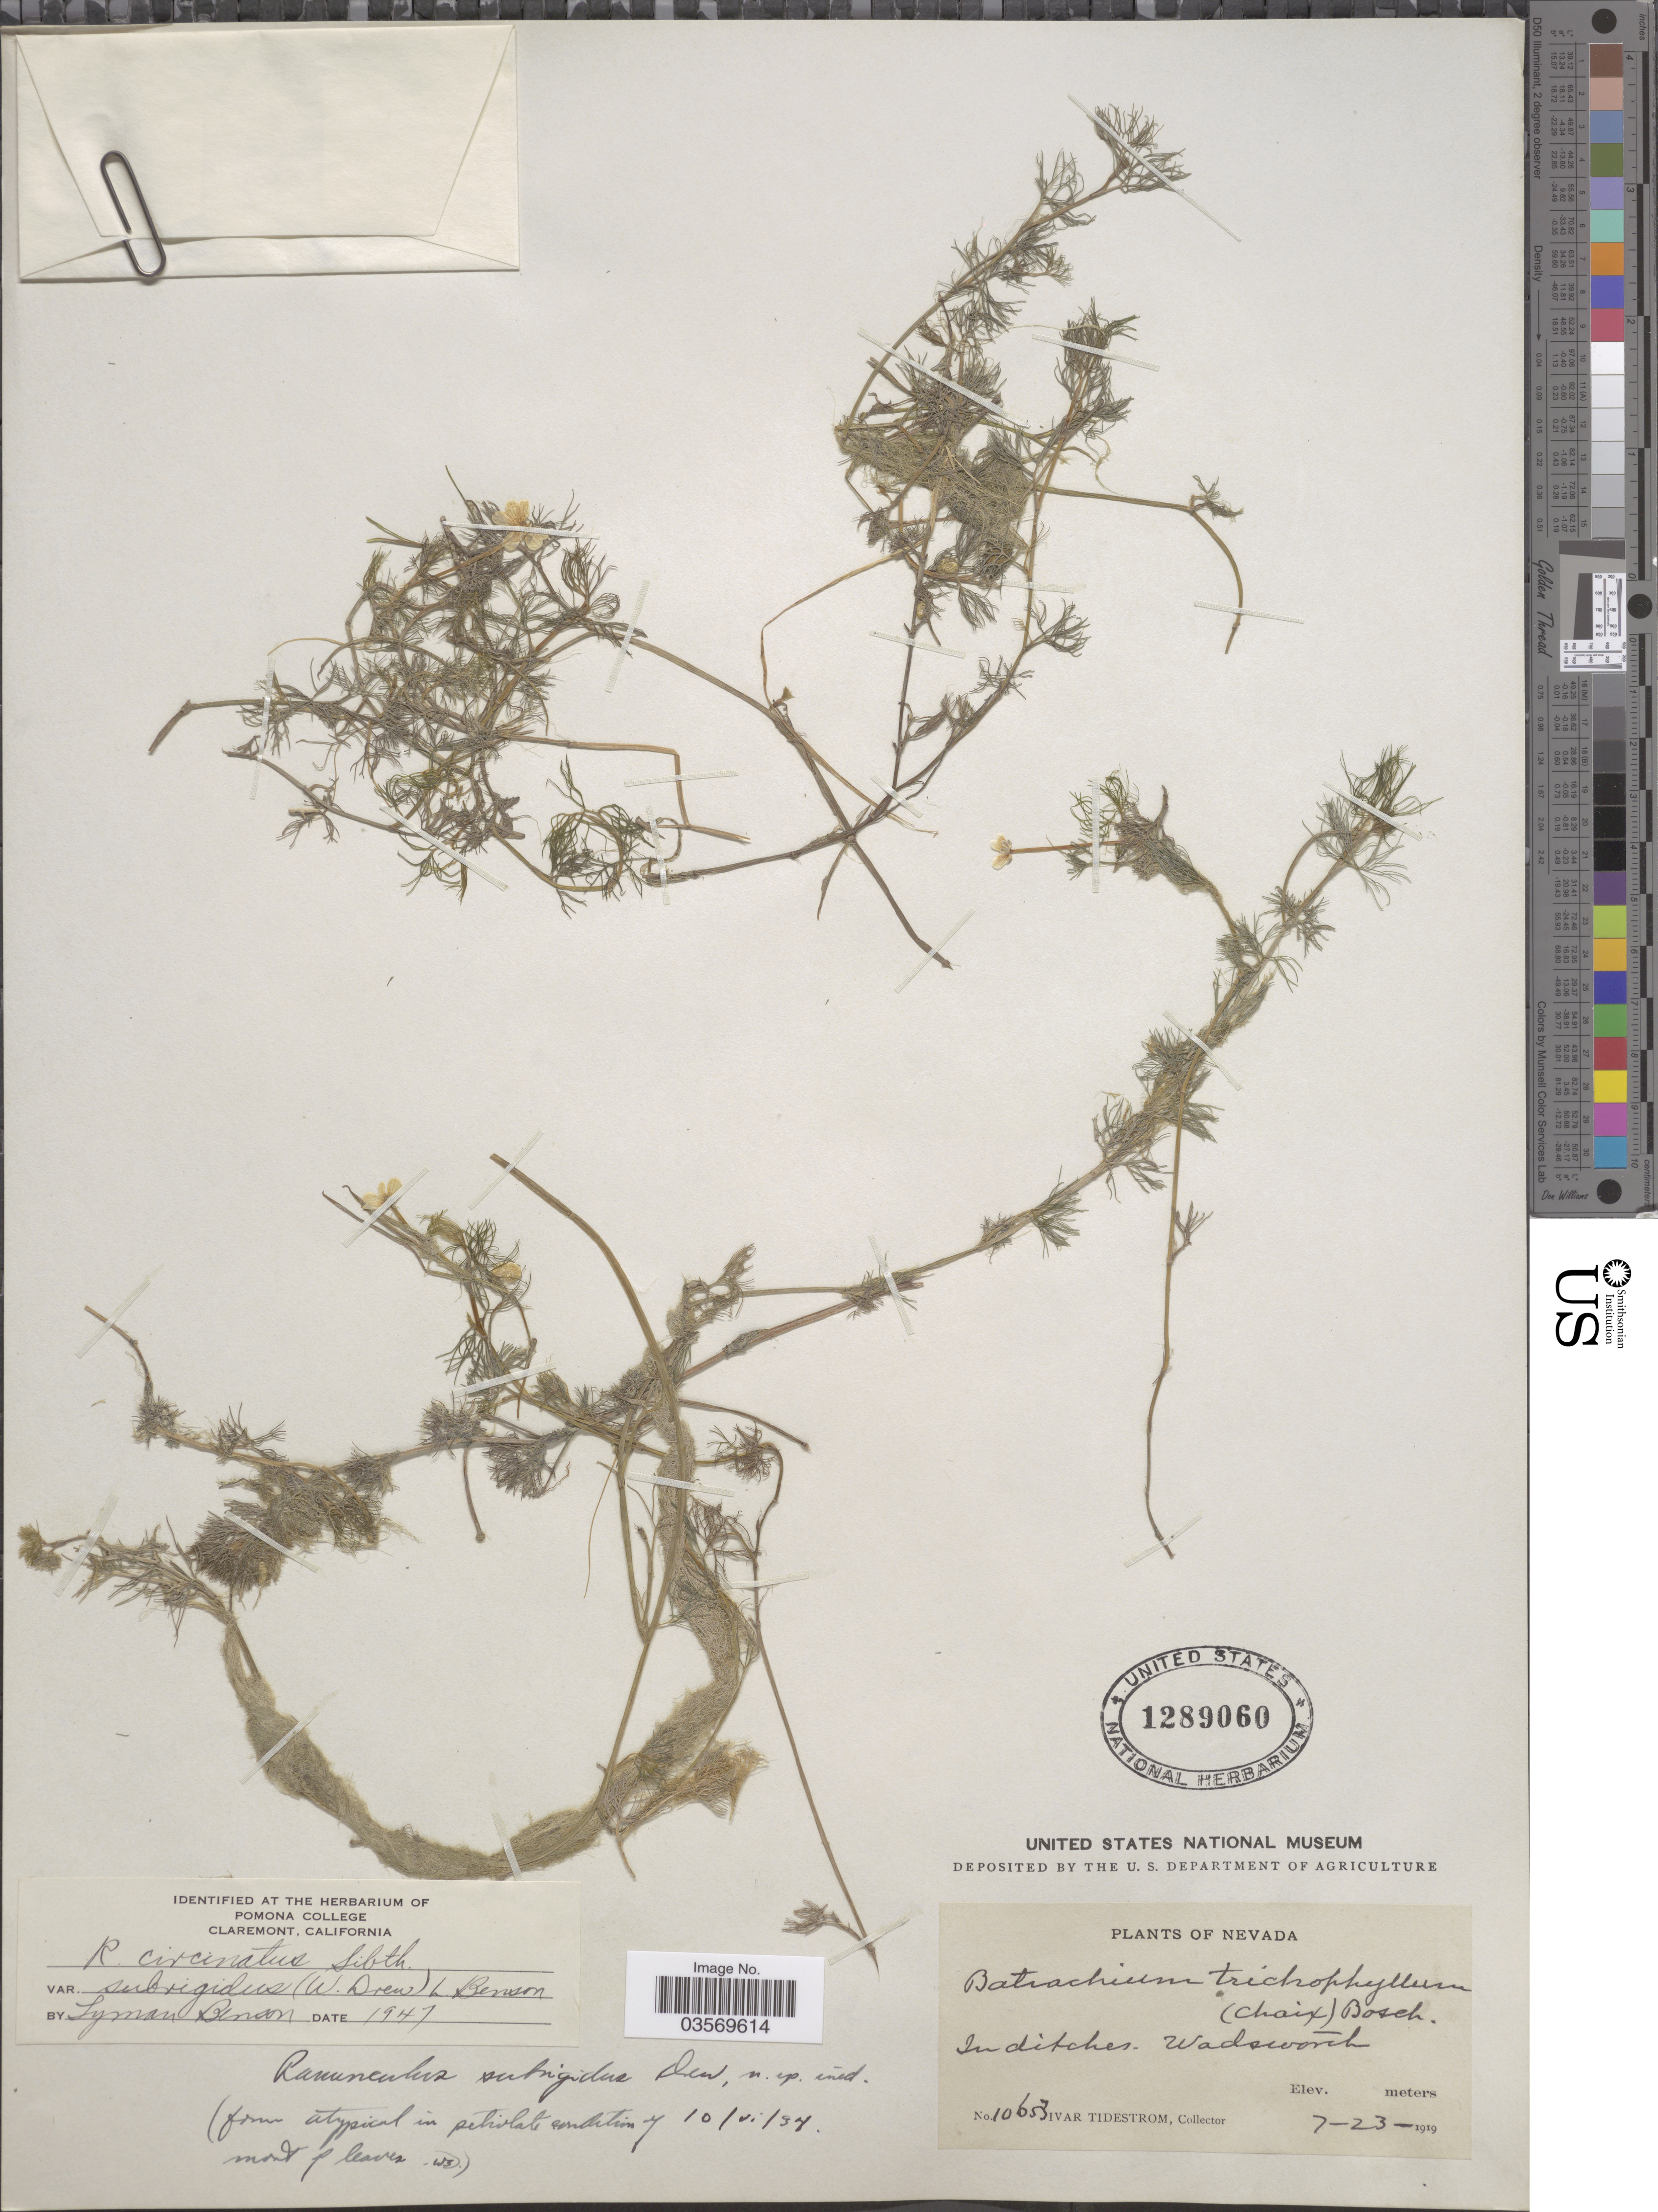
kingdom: Plantae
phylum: Tracheophyta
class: Magnoliopsida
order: Ranunculales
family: Ranunculaceae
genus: Ranunculus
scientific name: Ranunculus subrigidus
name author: W.B. Drew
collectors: I. F. Tidestrom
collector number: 10653*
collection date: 1919-07-23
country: United States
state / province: Nevada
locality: Wadsworth.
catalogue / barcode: US 1289060